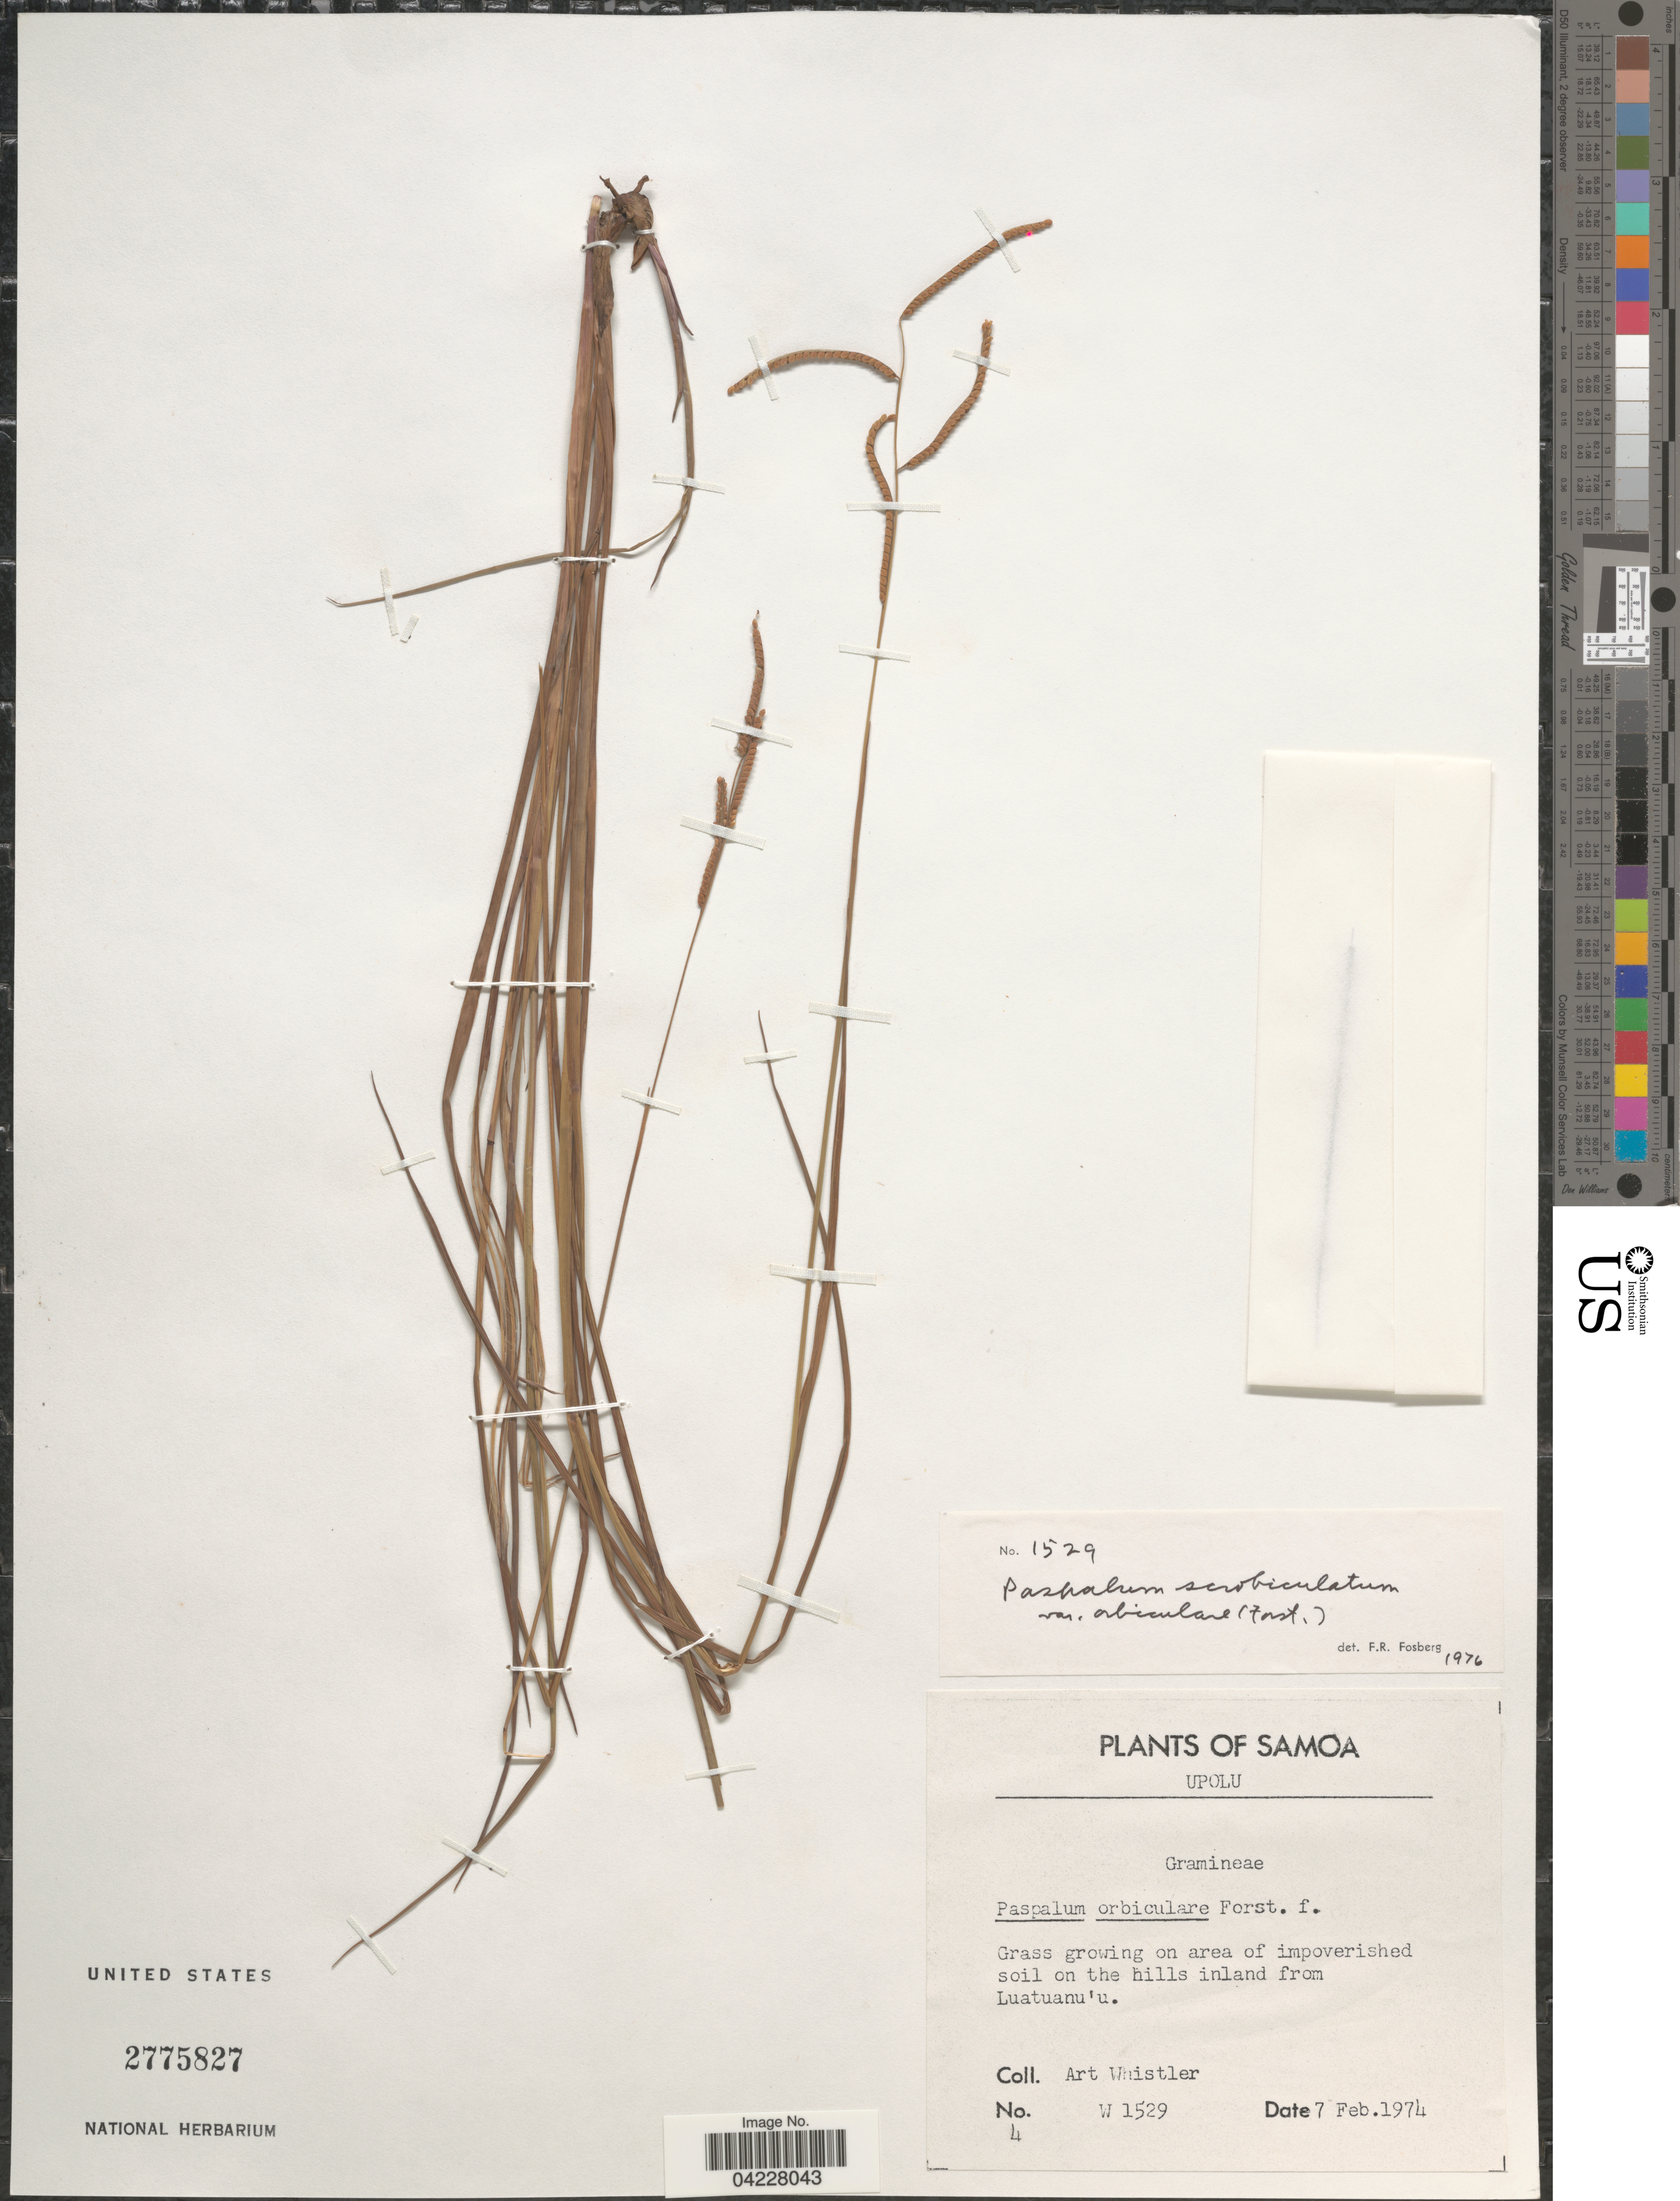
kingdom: Plantae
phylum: Tracheophyta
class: Liliopsida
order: Poales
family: Poaceae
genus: Paspalum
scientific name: Paspalum orbiculare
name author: G. Forst.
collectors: A. Whistler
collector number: W1529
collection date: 1974-02-07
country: Samoa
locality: Samoa. Upolu. Graas growing on area of impoverished soil on the hills inland from Luatuanu'u.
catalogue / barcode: US 2775827